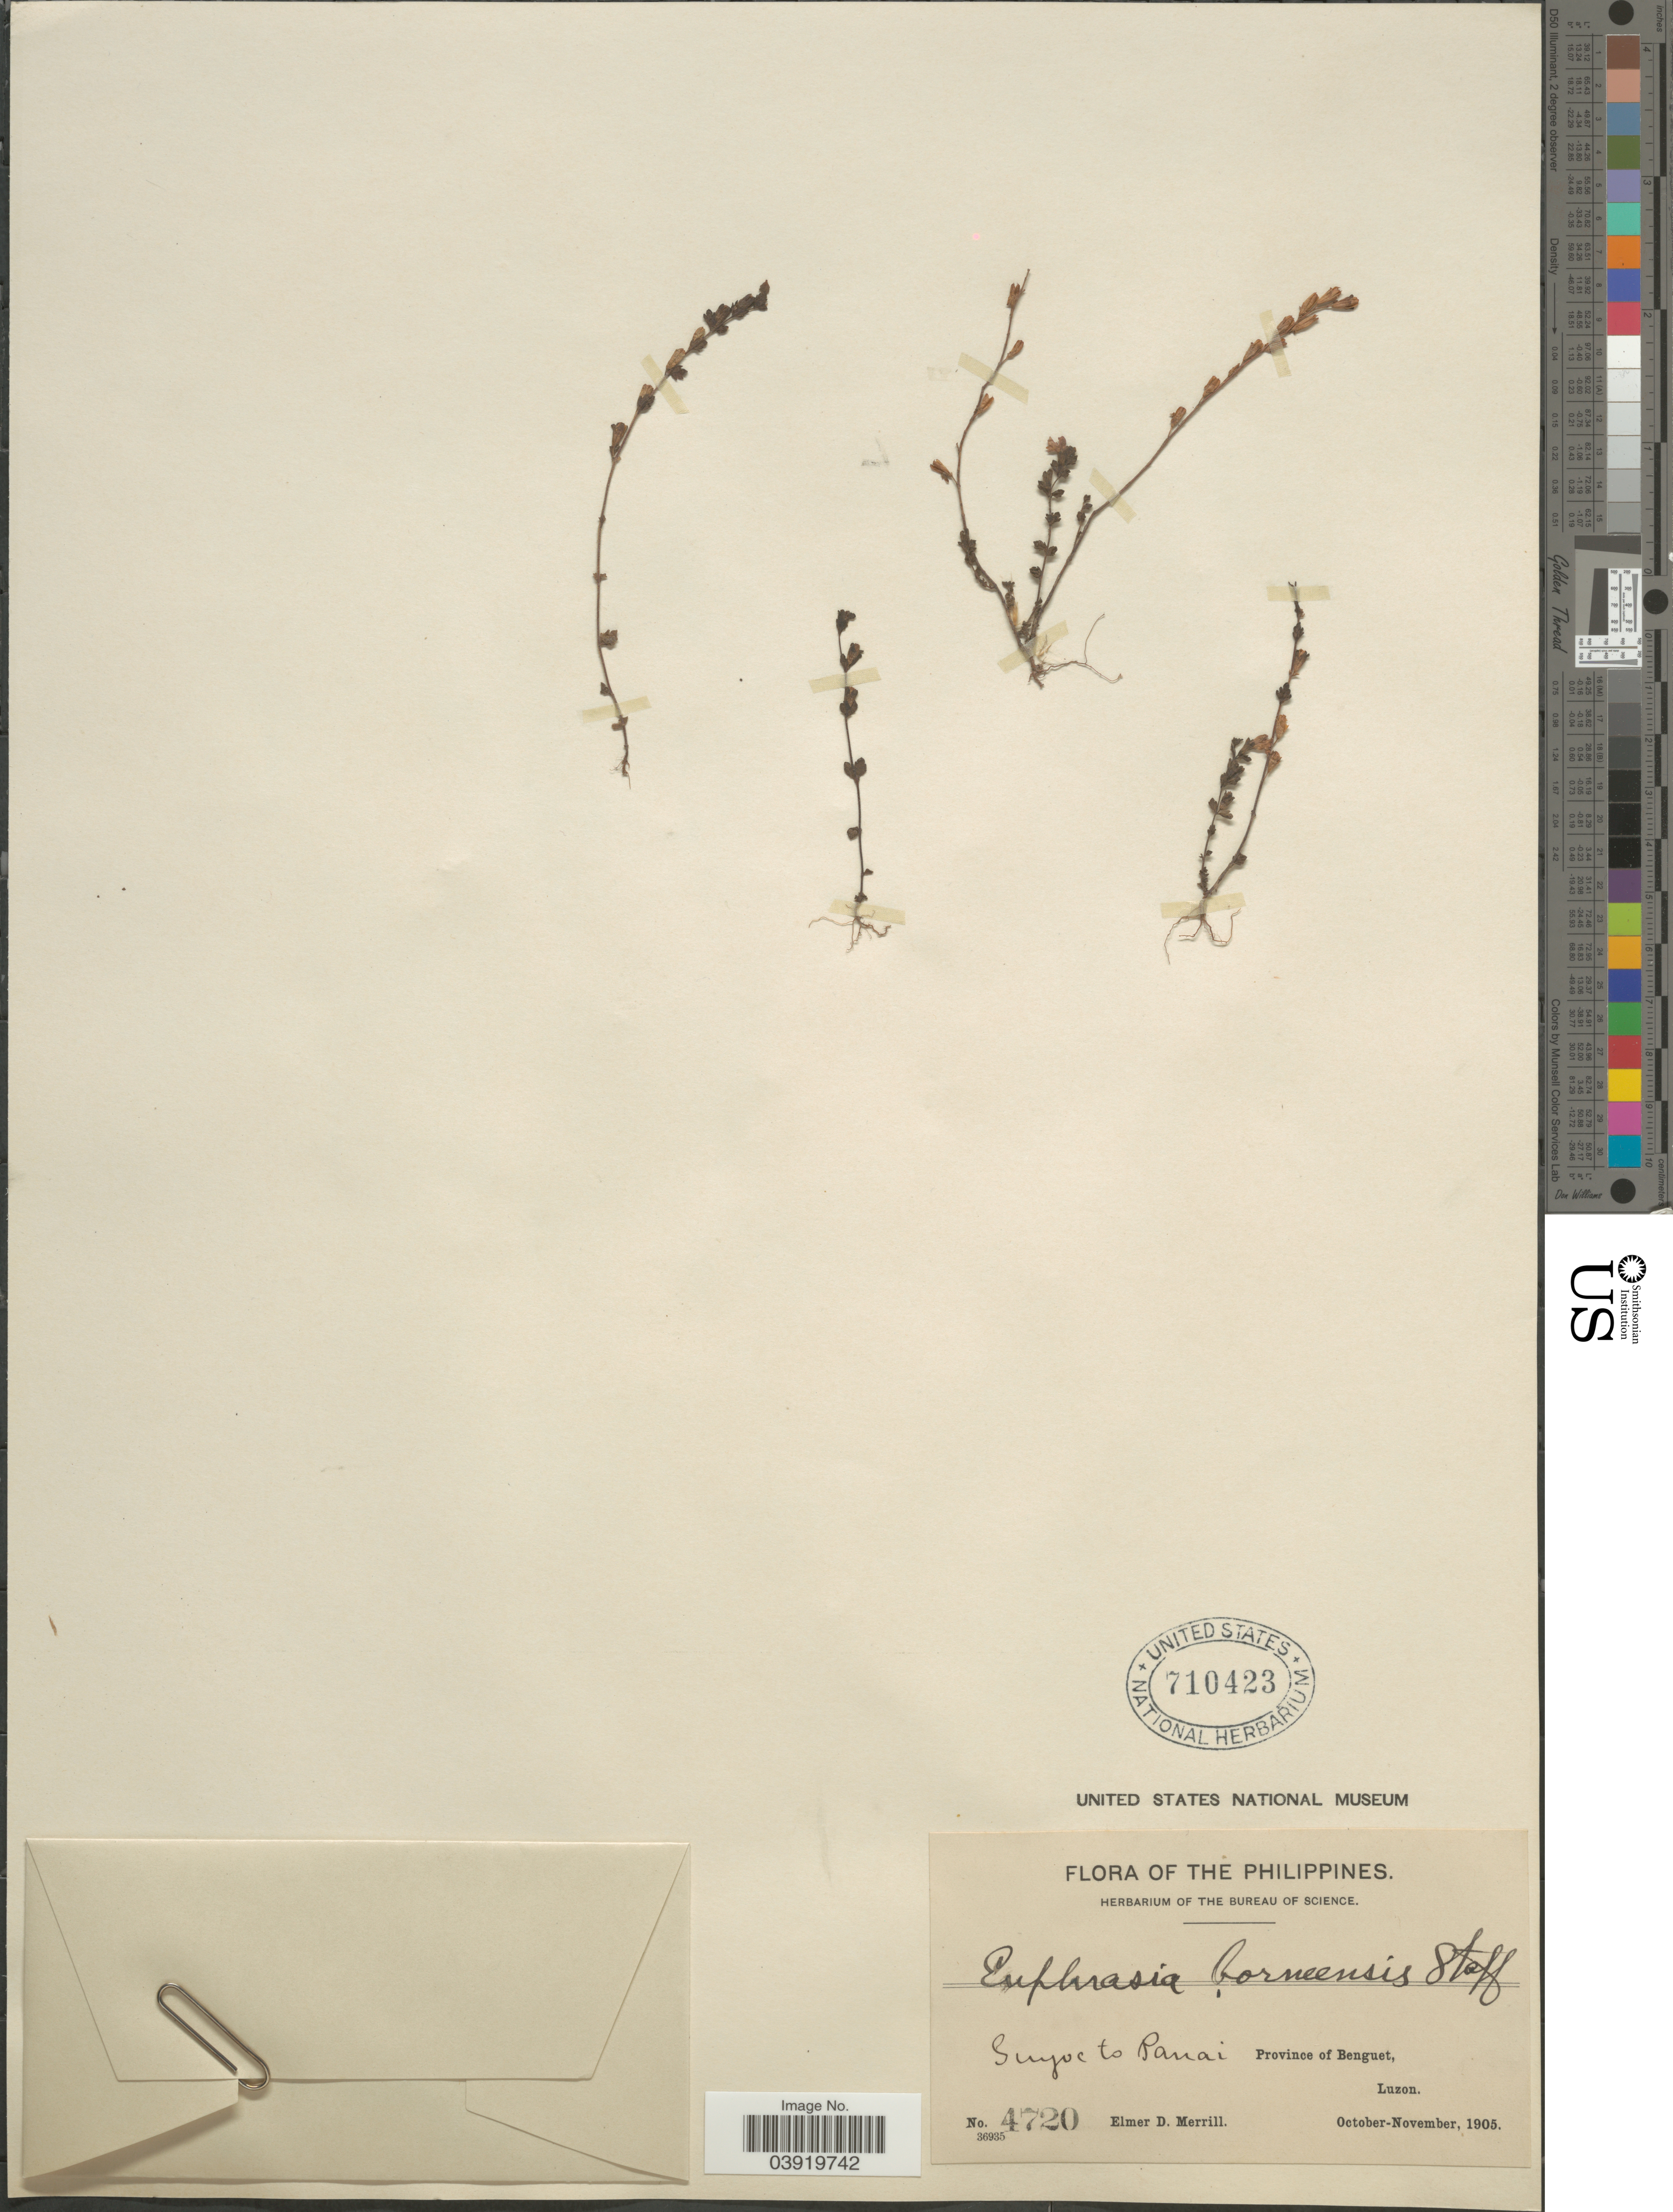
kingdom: Plantae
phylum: Tracheophyta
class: Magnoliopsida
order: Lamiales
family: Orobanchaceae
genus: Euphrasia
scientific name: Euphrasia borneensis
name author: Stapf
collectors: E. D. Merrill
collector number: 4720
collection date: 1905-10/1905-11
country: Philippines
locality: Suyoc to Panai. Province of Benguet, Luzon.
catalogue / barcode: US 710423